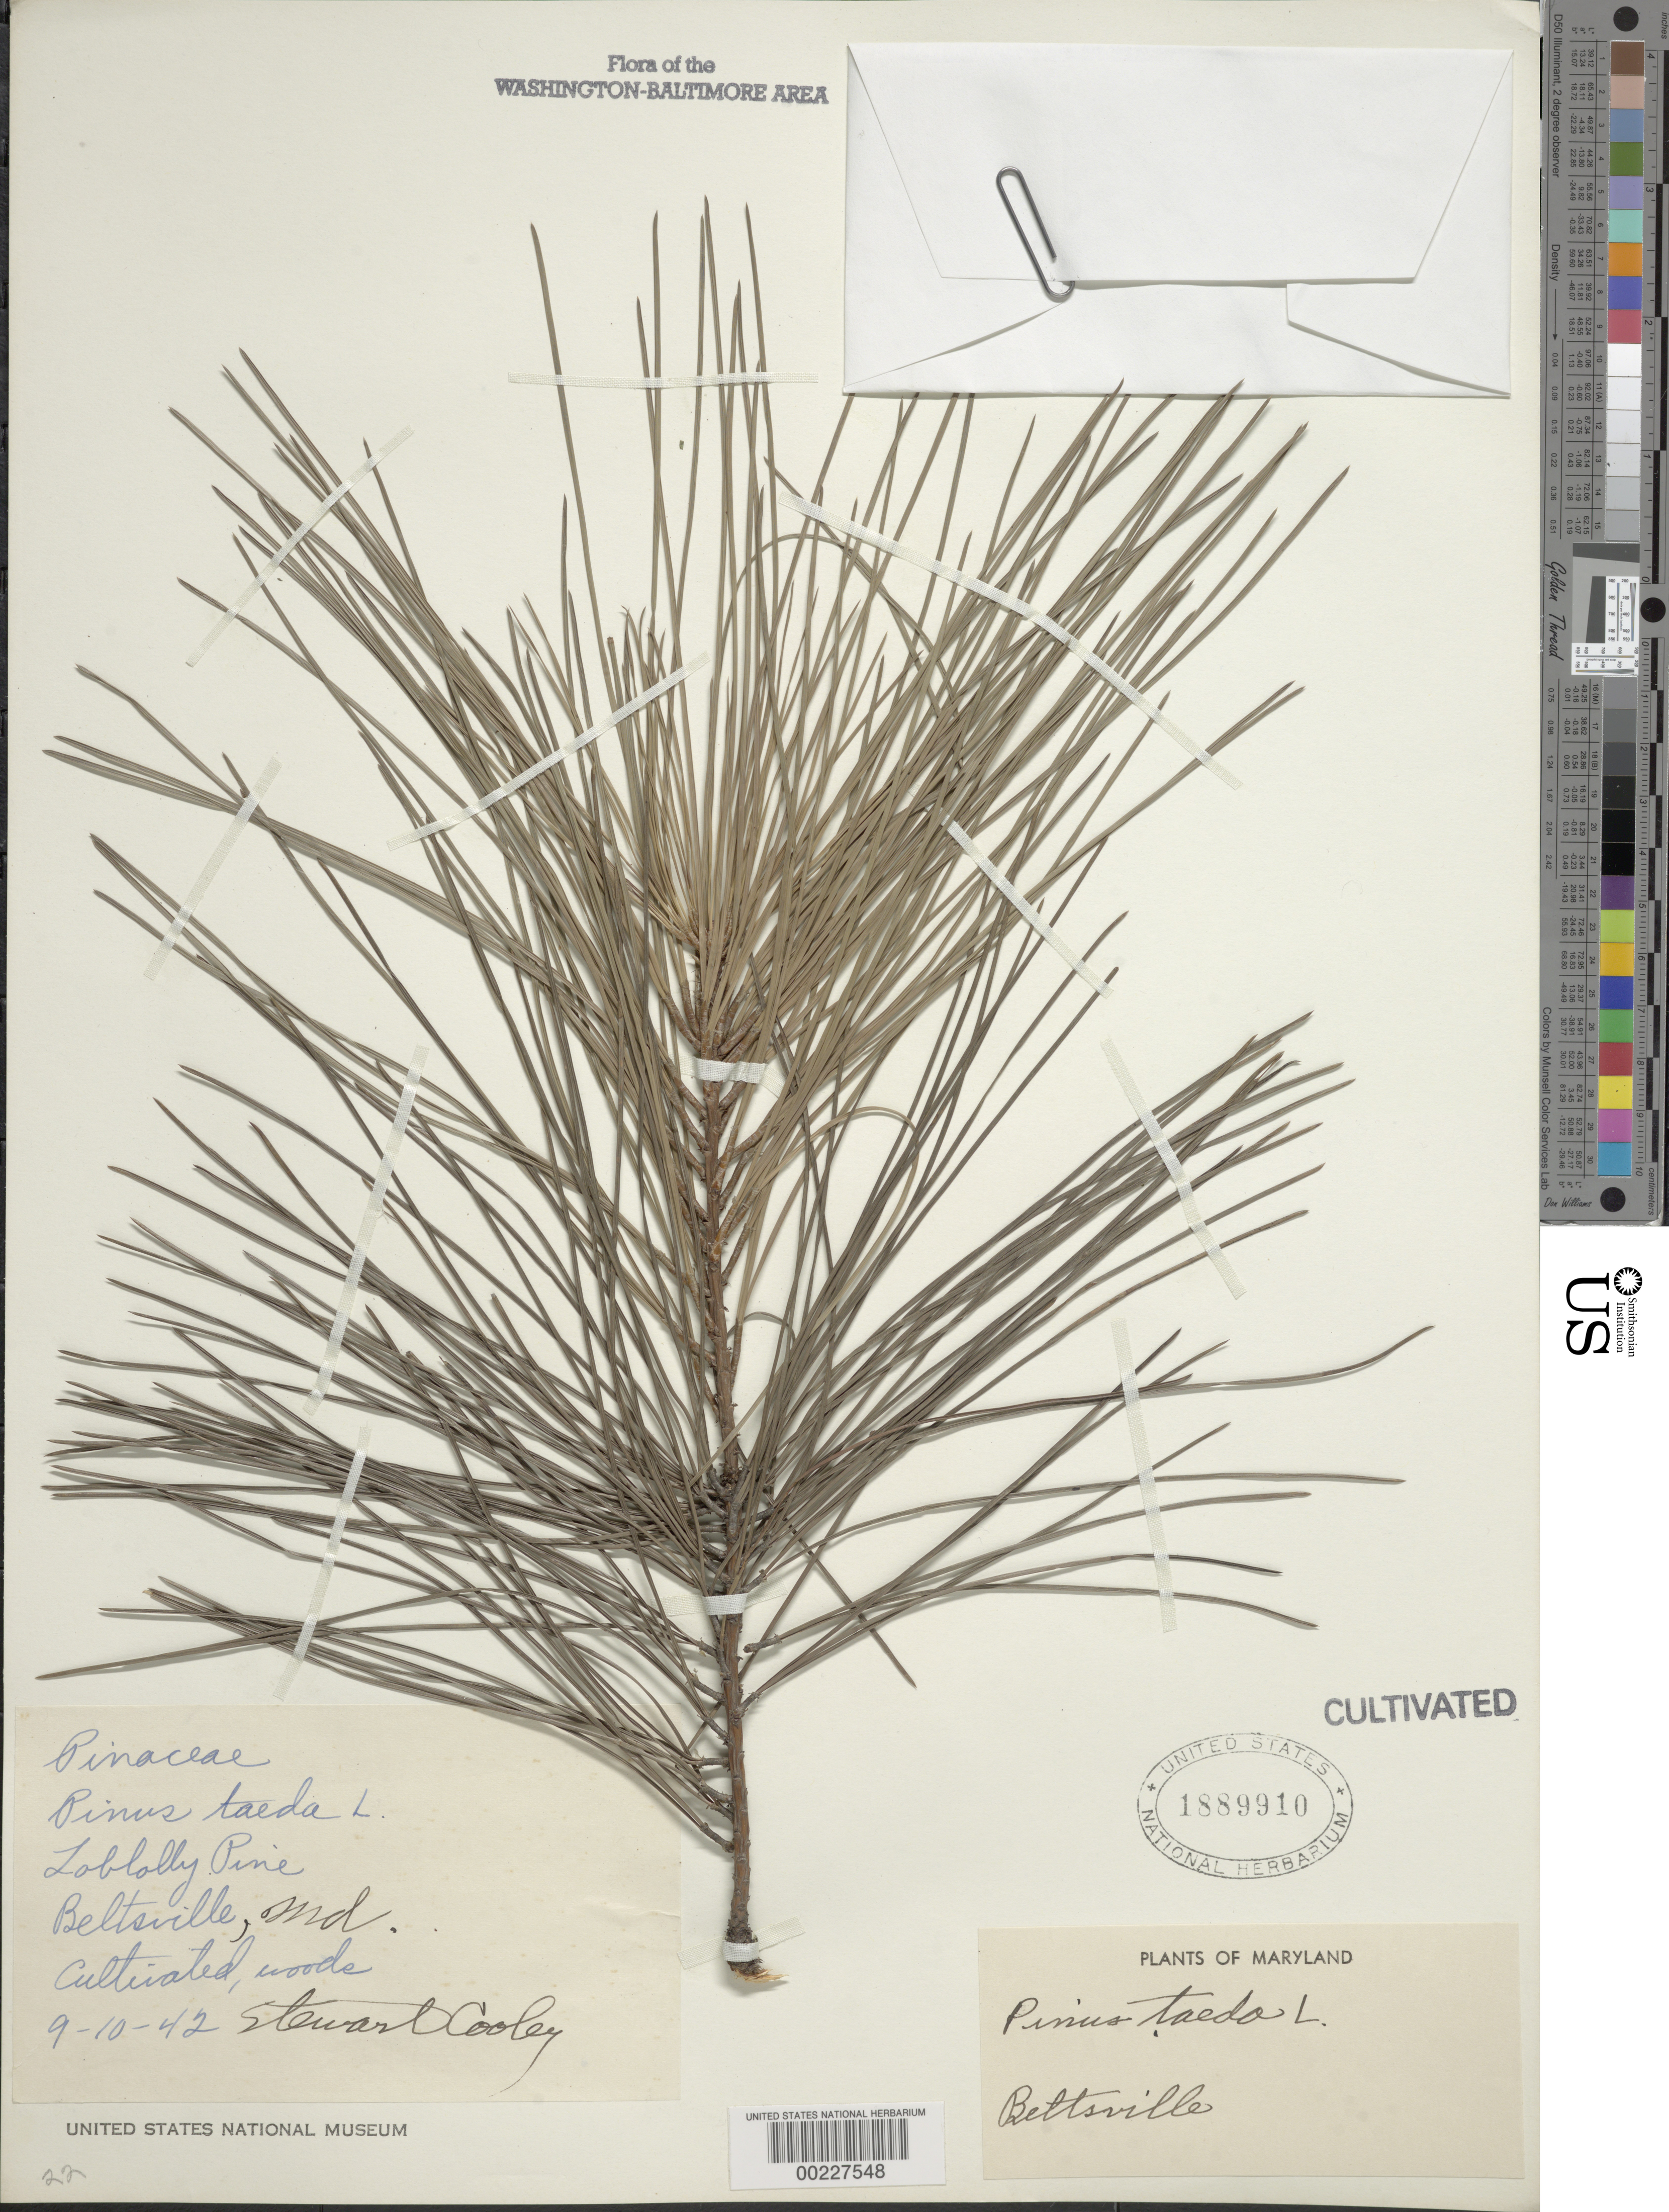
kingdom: Plantae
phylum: Tracheophyta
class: Pinopsida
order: Pinales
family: Pinaceae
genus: Pinus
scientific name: Pinus taeda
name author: L.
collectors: S. Cooley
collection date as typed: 10 Sep 1942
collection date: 1942-09-10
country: United States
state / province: Maryland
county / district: Prince George's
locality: Beltsville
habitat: Woods (cultivated)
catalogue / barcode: US 1889910